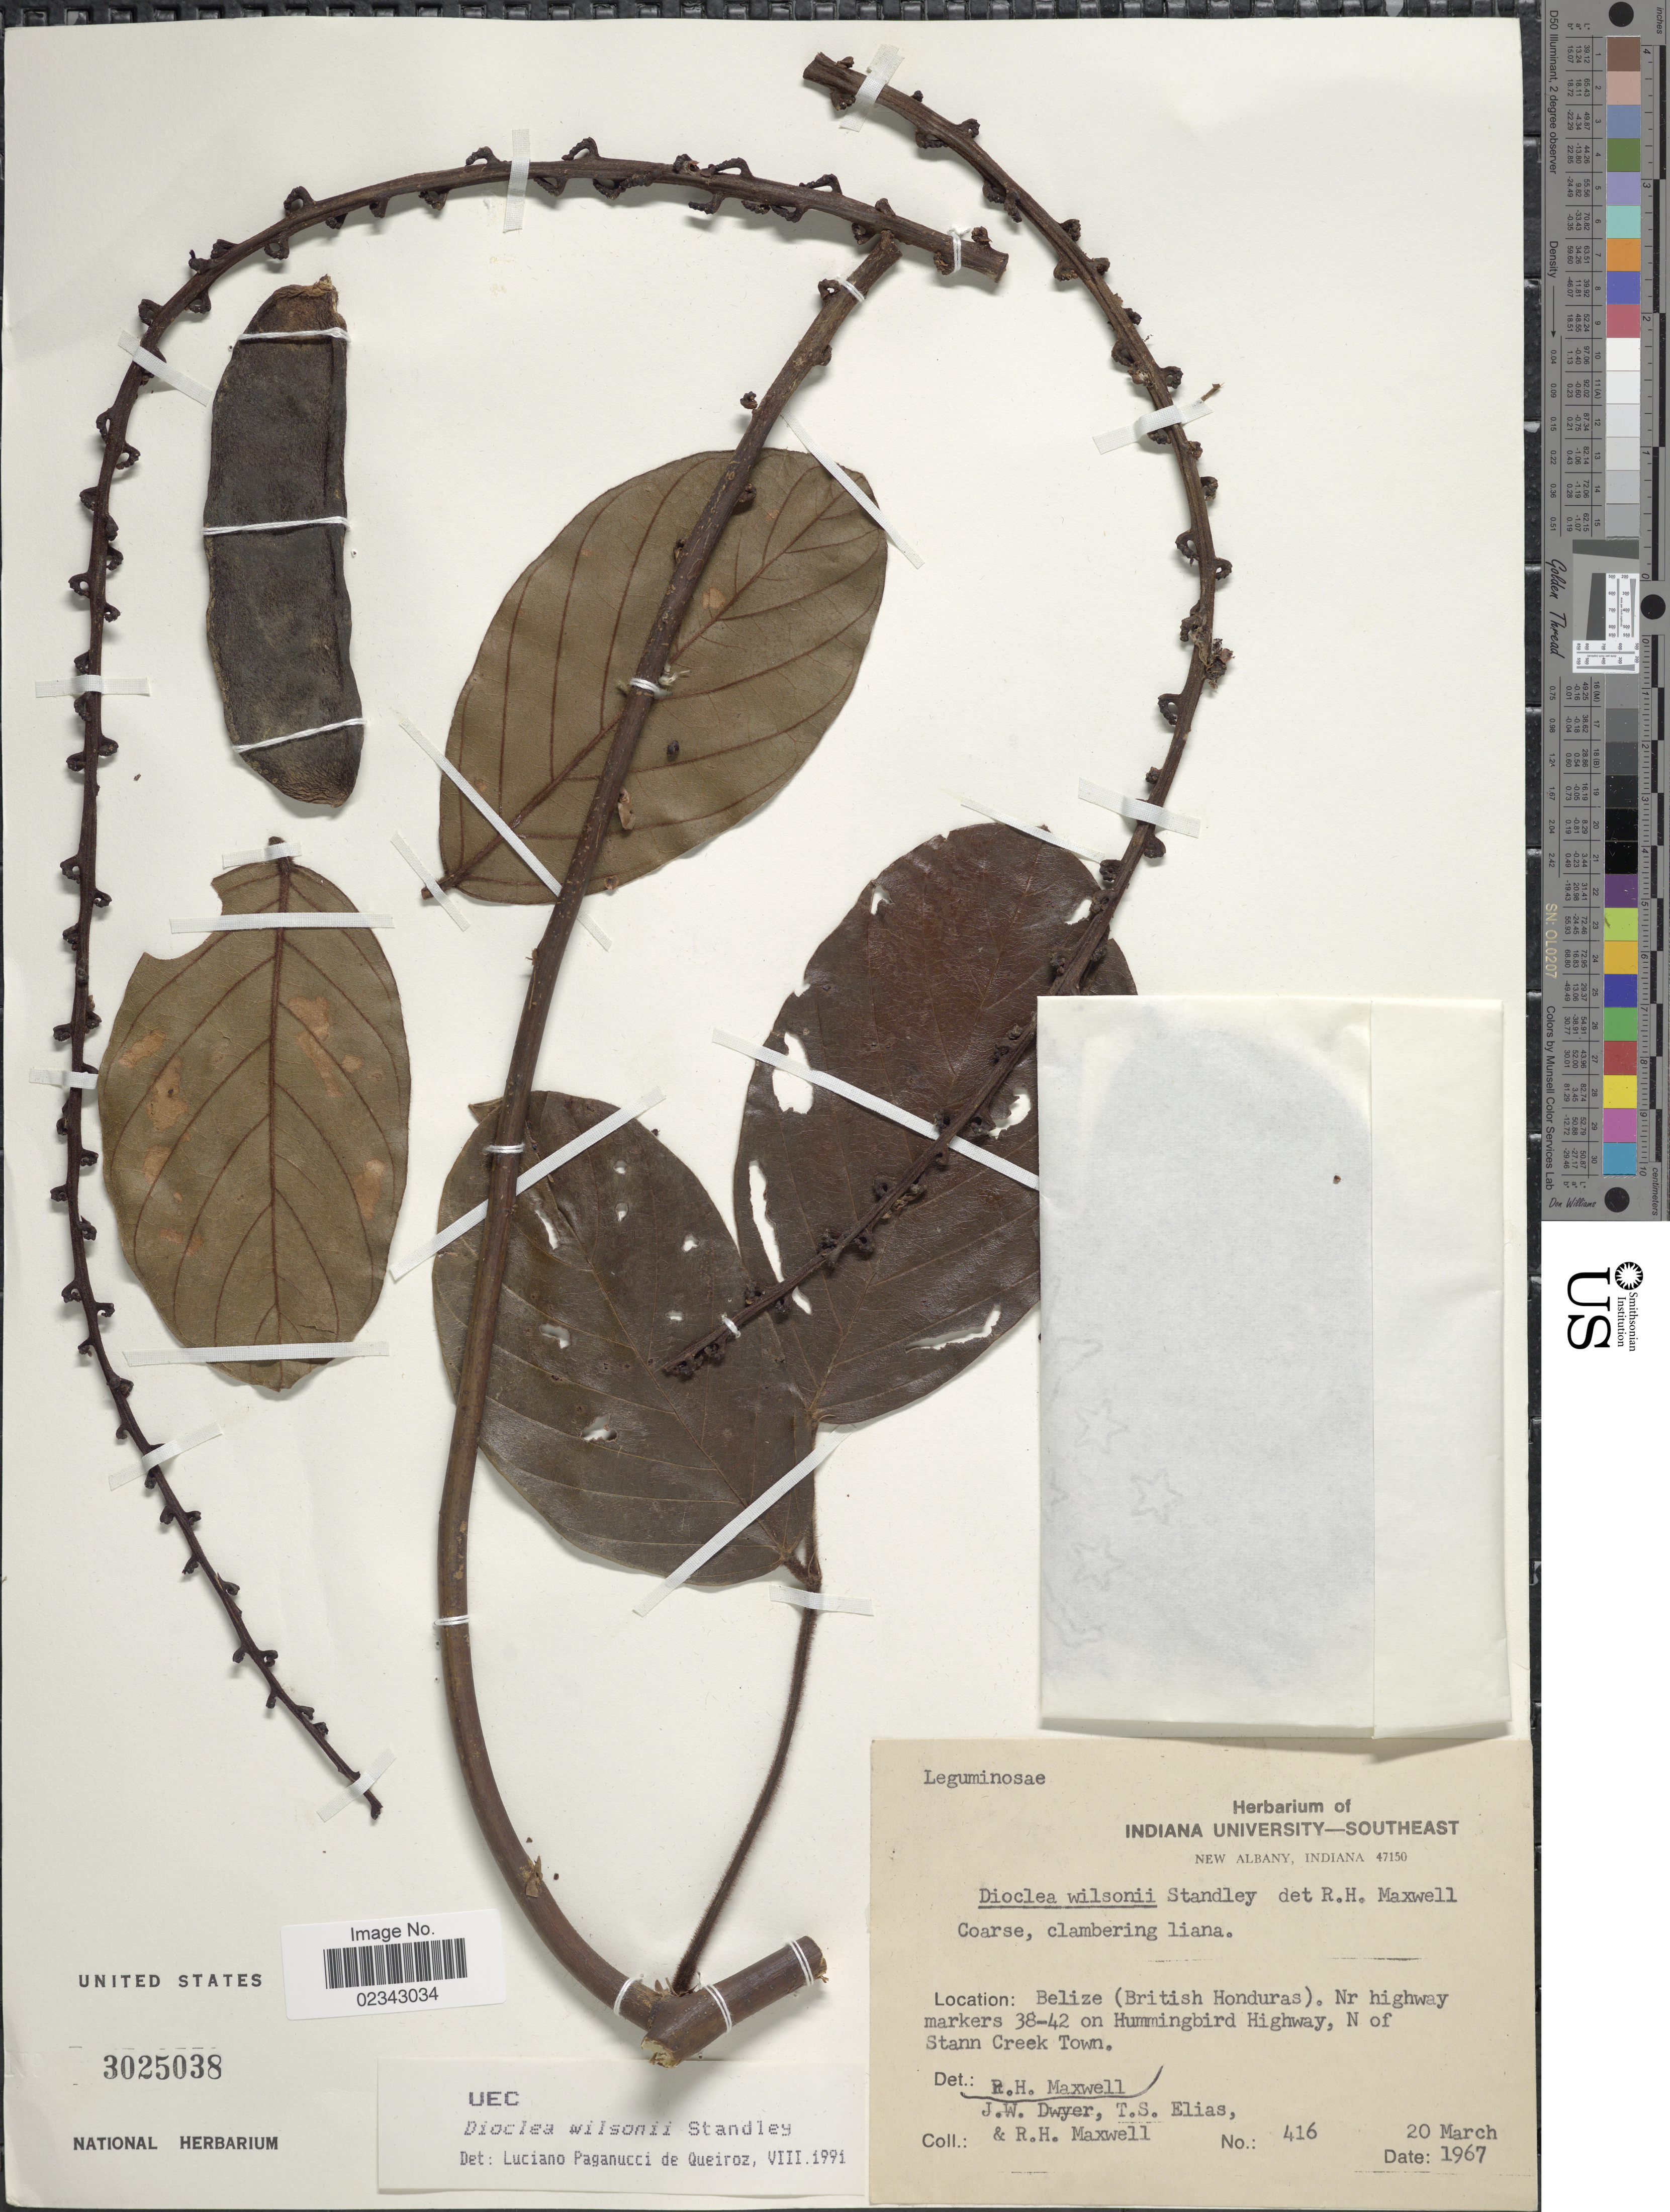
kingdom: Plantae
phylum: Tracheophyta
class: Magnoliopsida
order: Fabales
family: Fabaceae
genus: Macropsychanthus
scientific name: Macropsychanthus wilsonii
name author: (Standl.) L.P. Queiroz & Snak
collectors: J. Dwyer, T. S. Elias & R. Maxwell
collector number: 416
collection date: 1967-03-20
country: Belize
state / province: Belize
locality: (British Honduras). Nr highway markers 38-42 on Hummingbird Highway, N of Stann Creek Town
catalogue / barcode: US 3025038